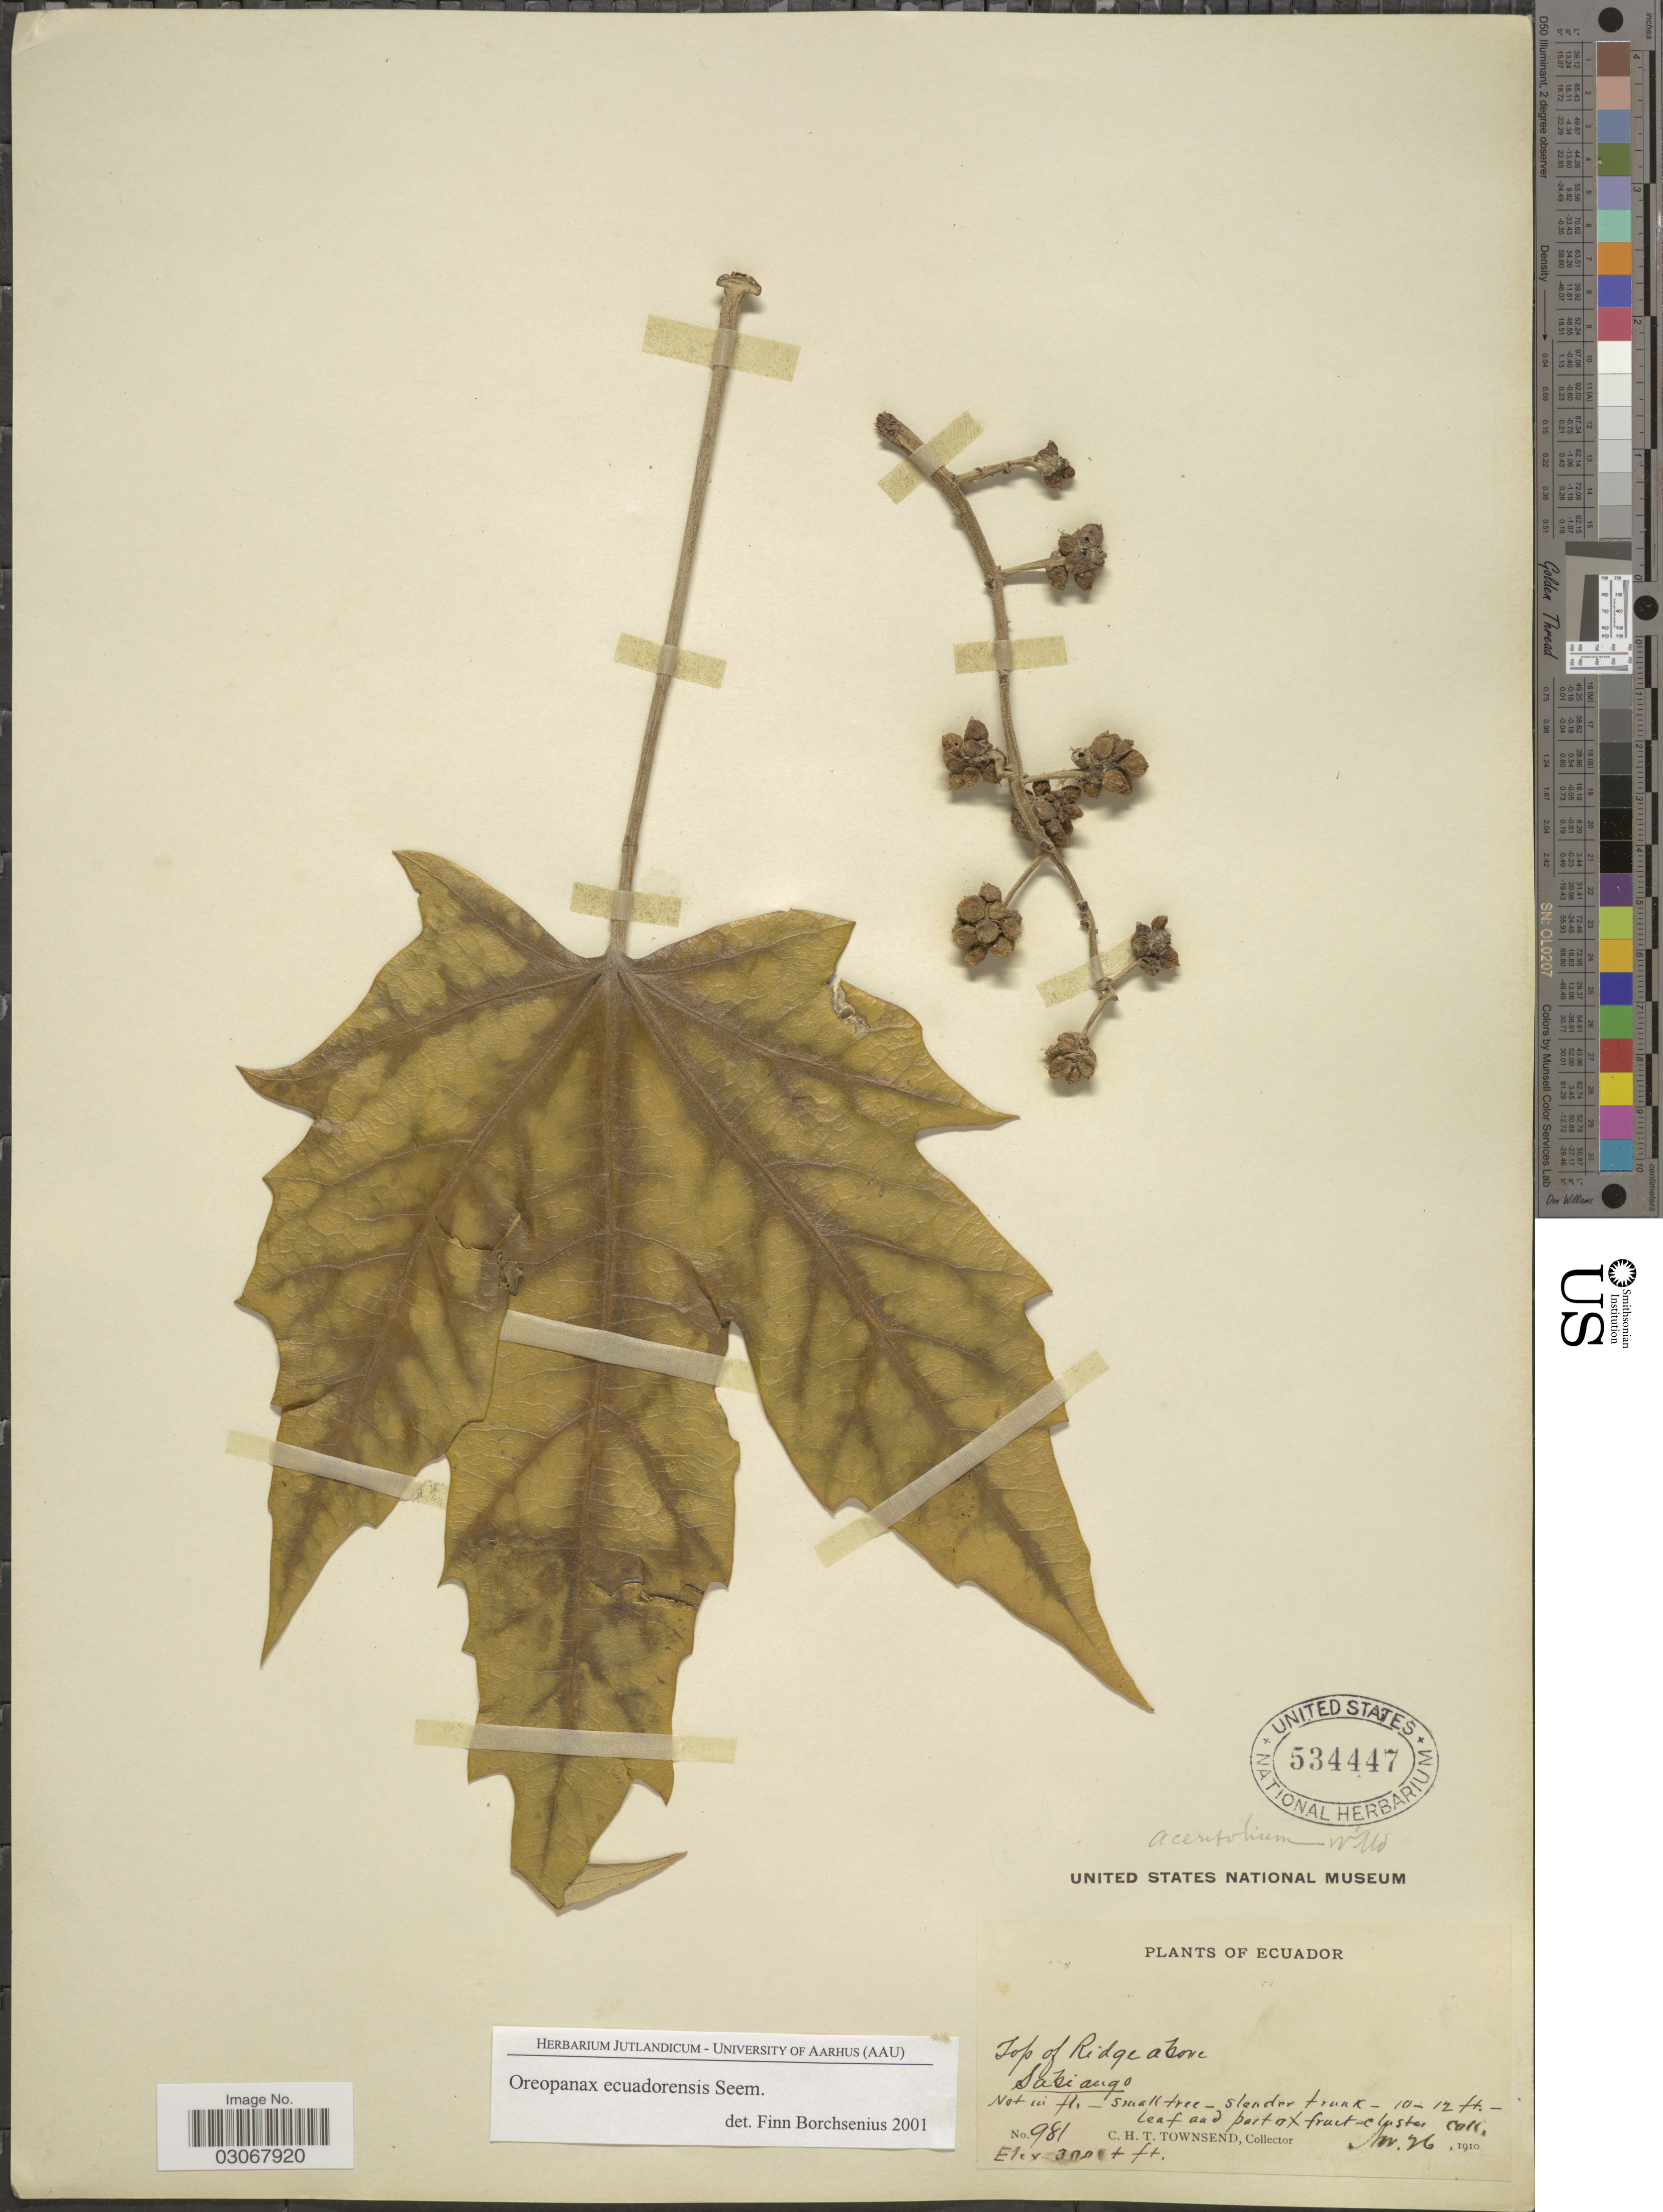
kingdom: Plantae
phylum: Tracheophyta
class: Magnoliopsida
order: Apiales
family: Araliaceae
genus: Oreopanax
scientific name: Oreopanax ecuadoriensis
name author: Seem.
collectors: C. H. T. Townsend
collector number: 981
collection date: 1910-11-26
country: Ecuador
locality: Top of Ridge above Sabiango.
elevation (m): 91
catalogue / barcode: US 534447